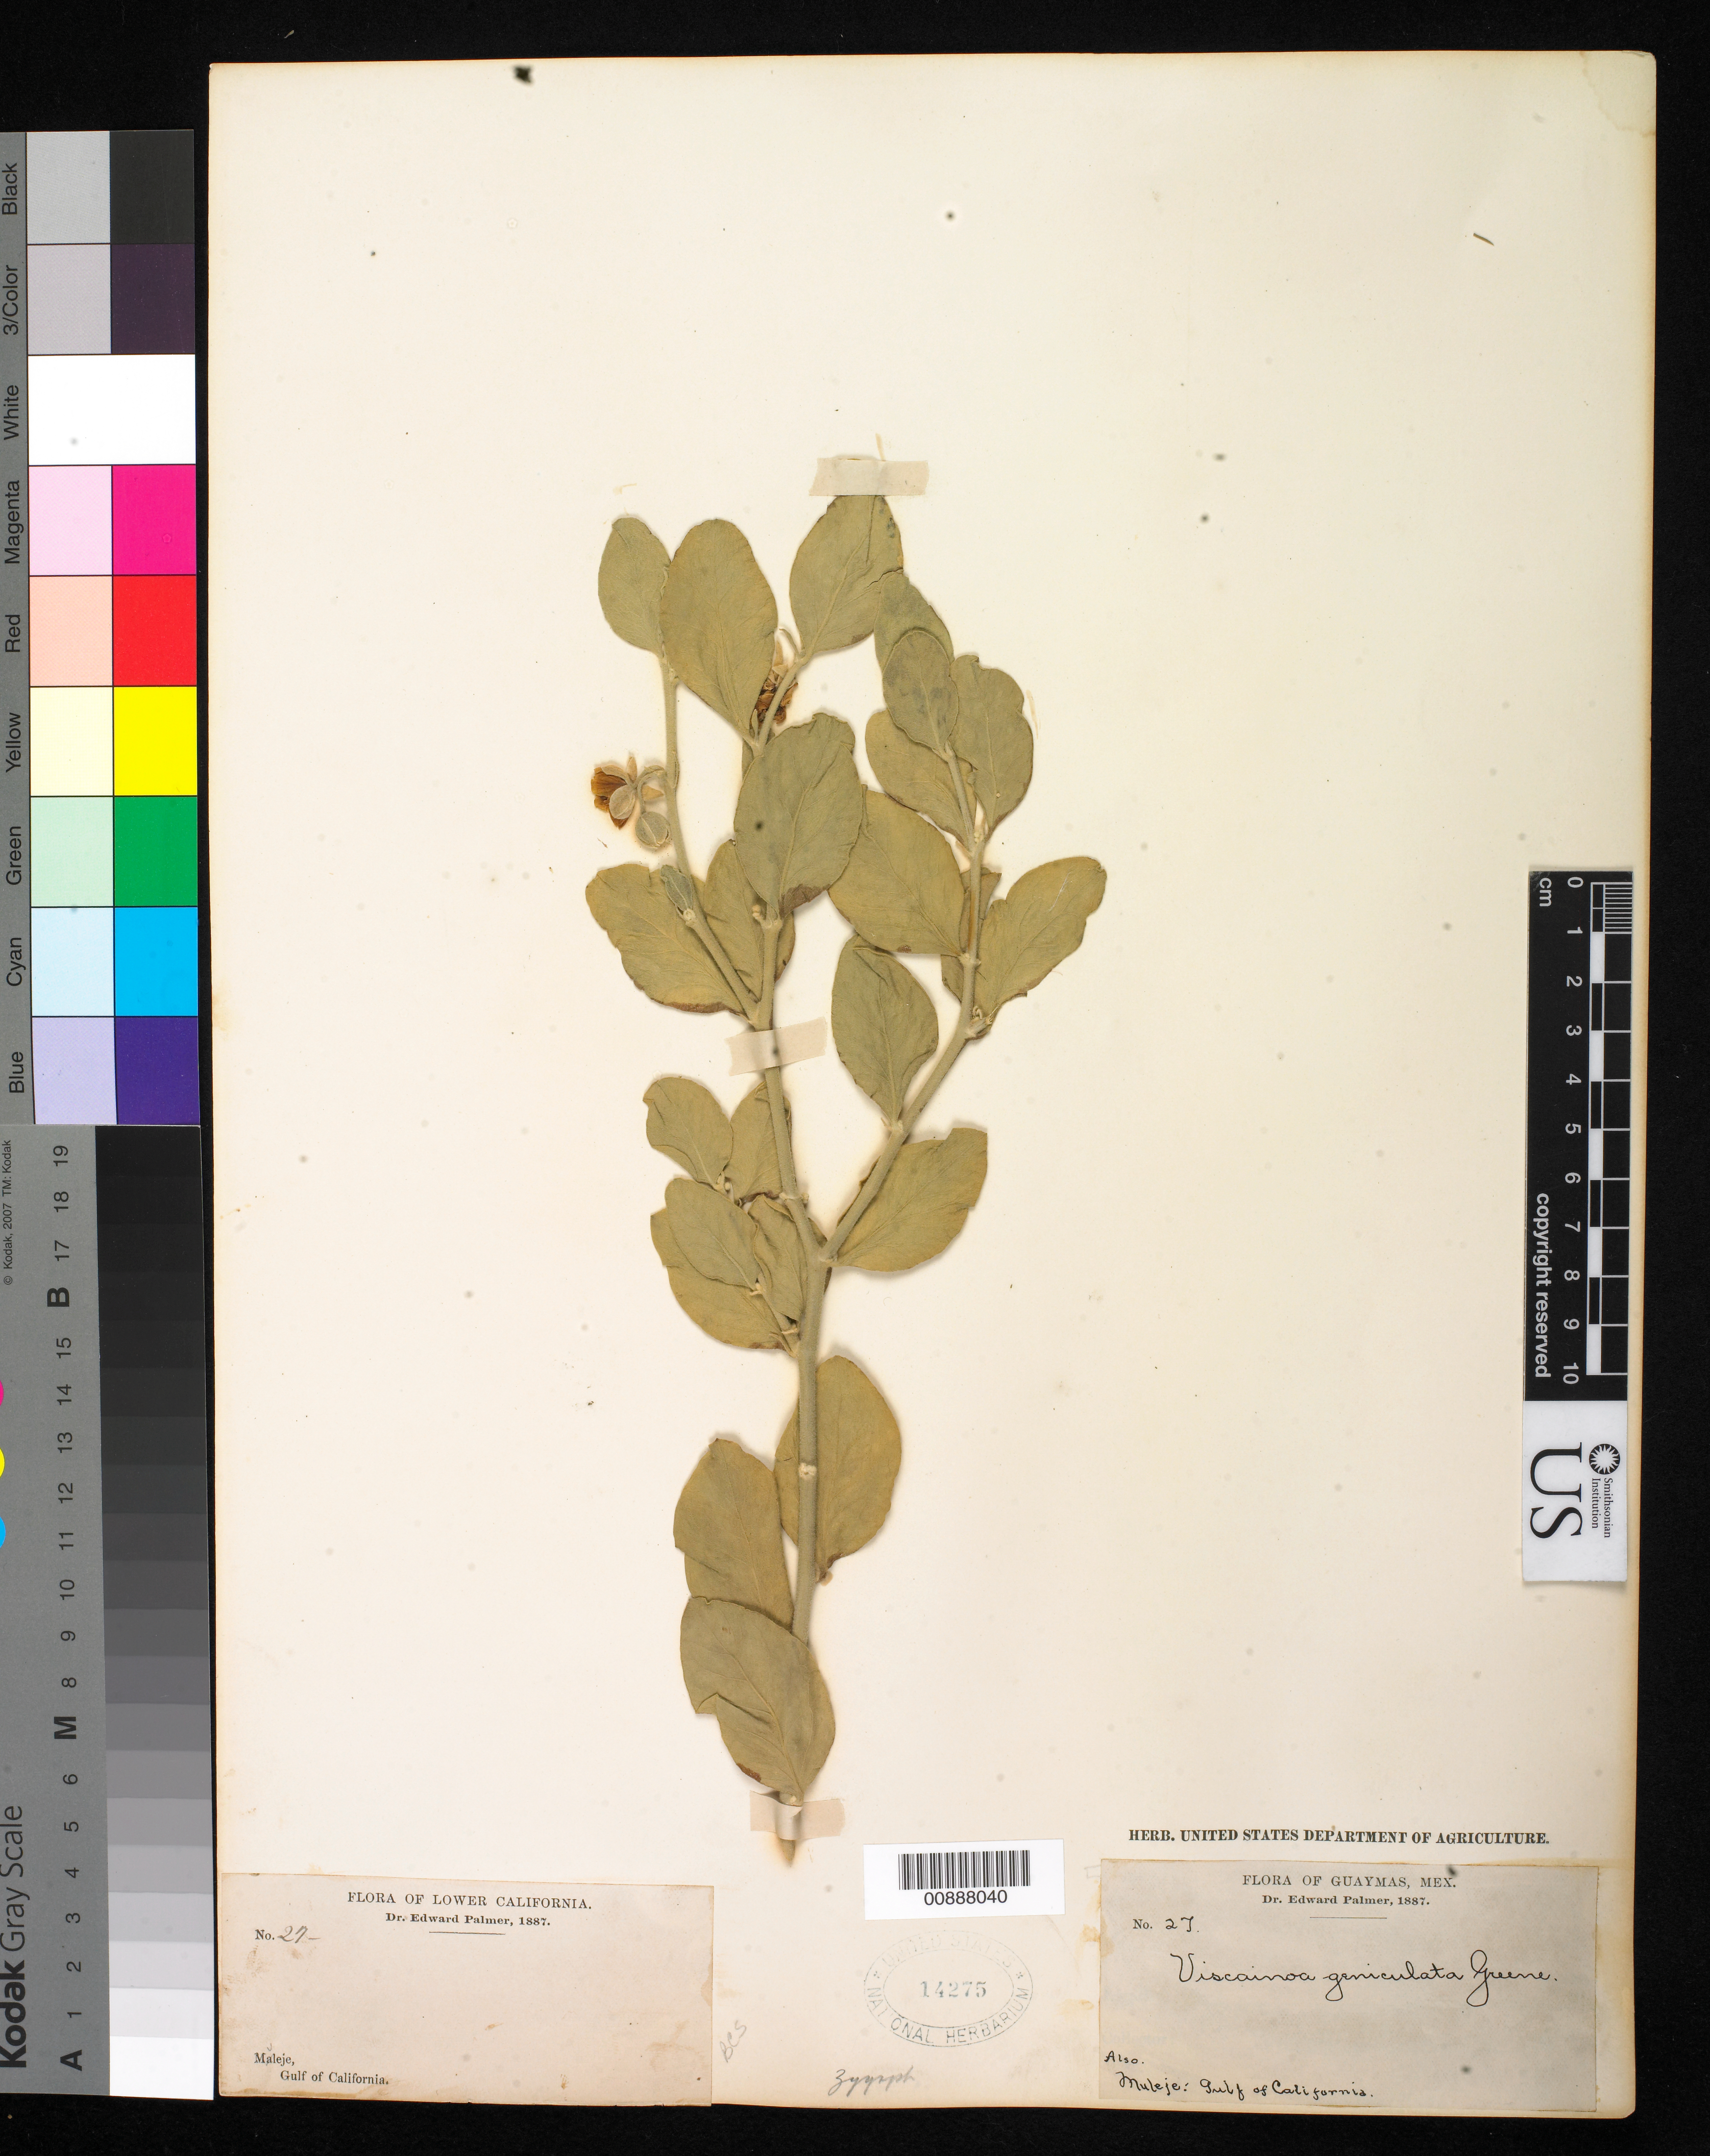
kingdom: Plantae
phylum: Tracheophyta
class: Magnoliopsida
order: Zygophyllales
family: Zygophyllaceae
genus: Viscainoa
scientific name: Viscainoa geniculata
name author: (Kellogg) Greene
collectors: E. Palmer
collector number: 27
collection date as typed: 1887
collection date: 1887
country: Mexico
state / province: Baja California Sur / Sonora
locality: Guaymas, Sonora also Muleje, Baja California Sur.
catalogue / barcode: US 14275